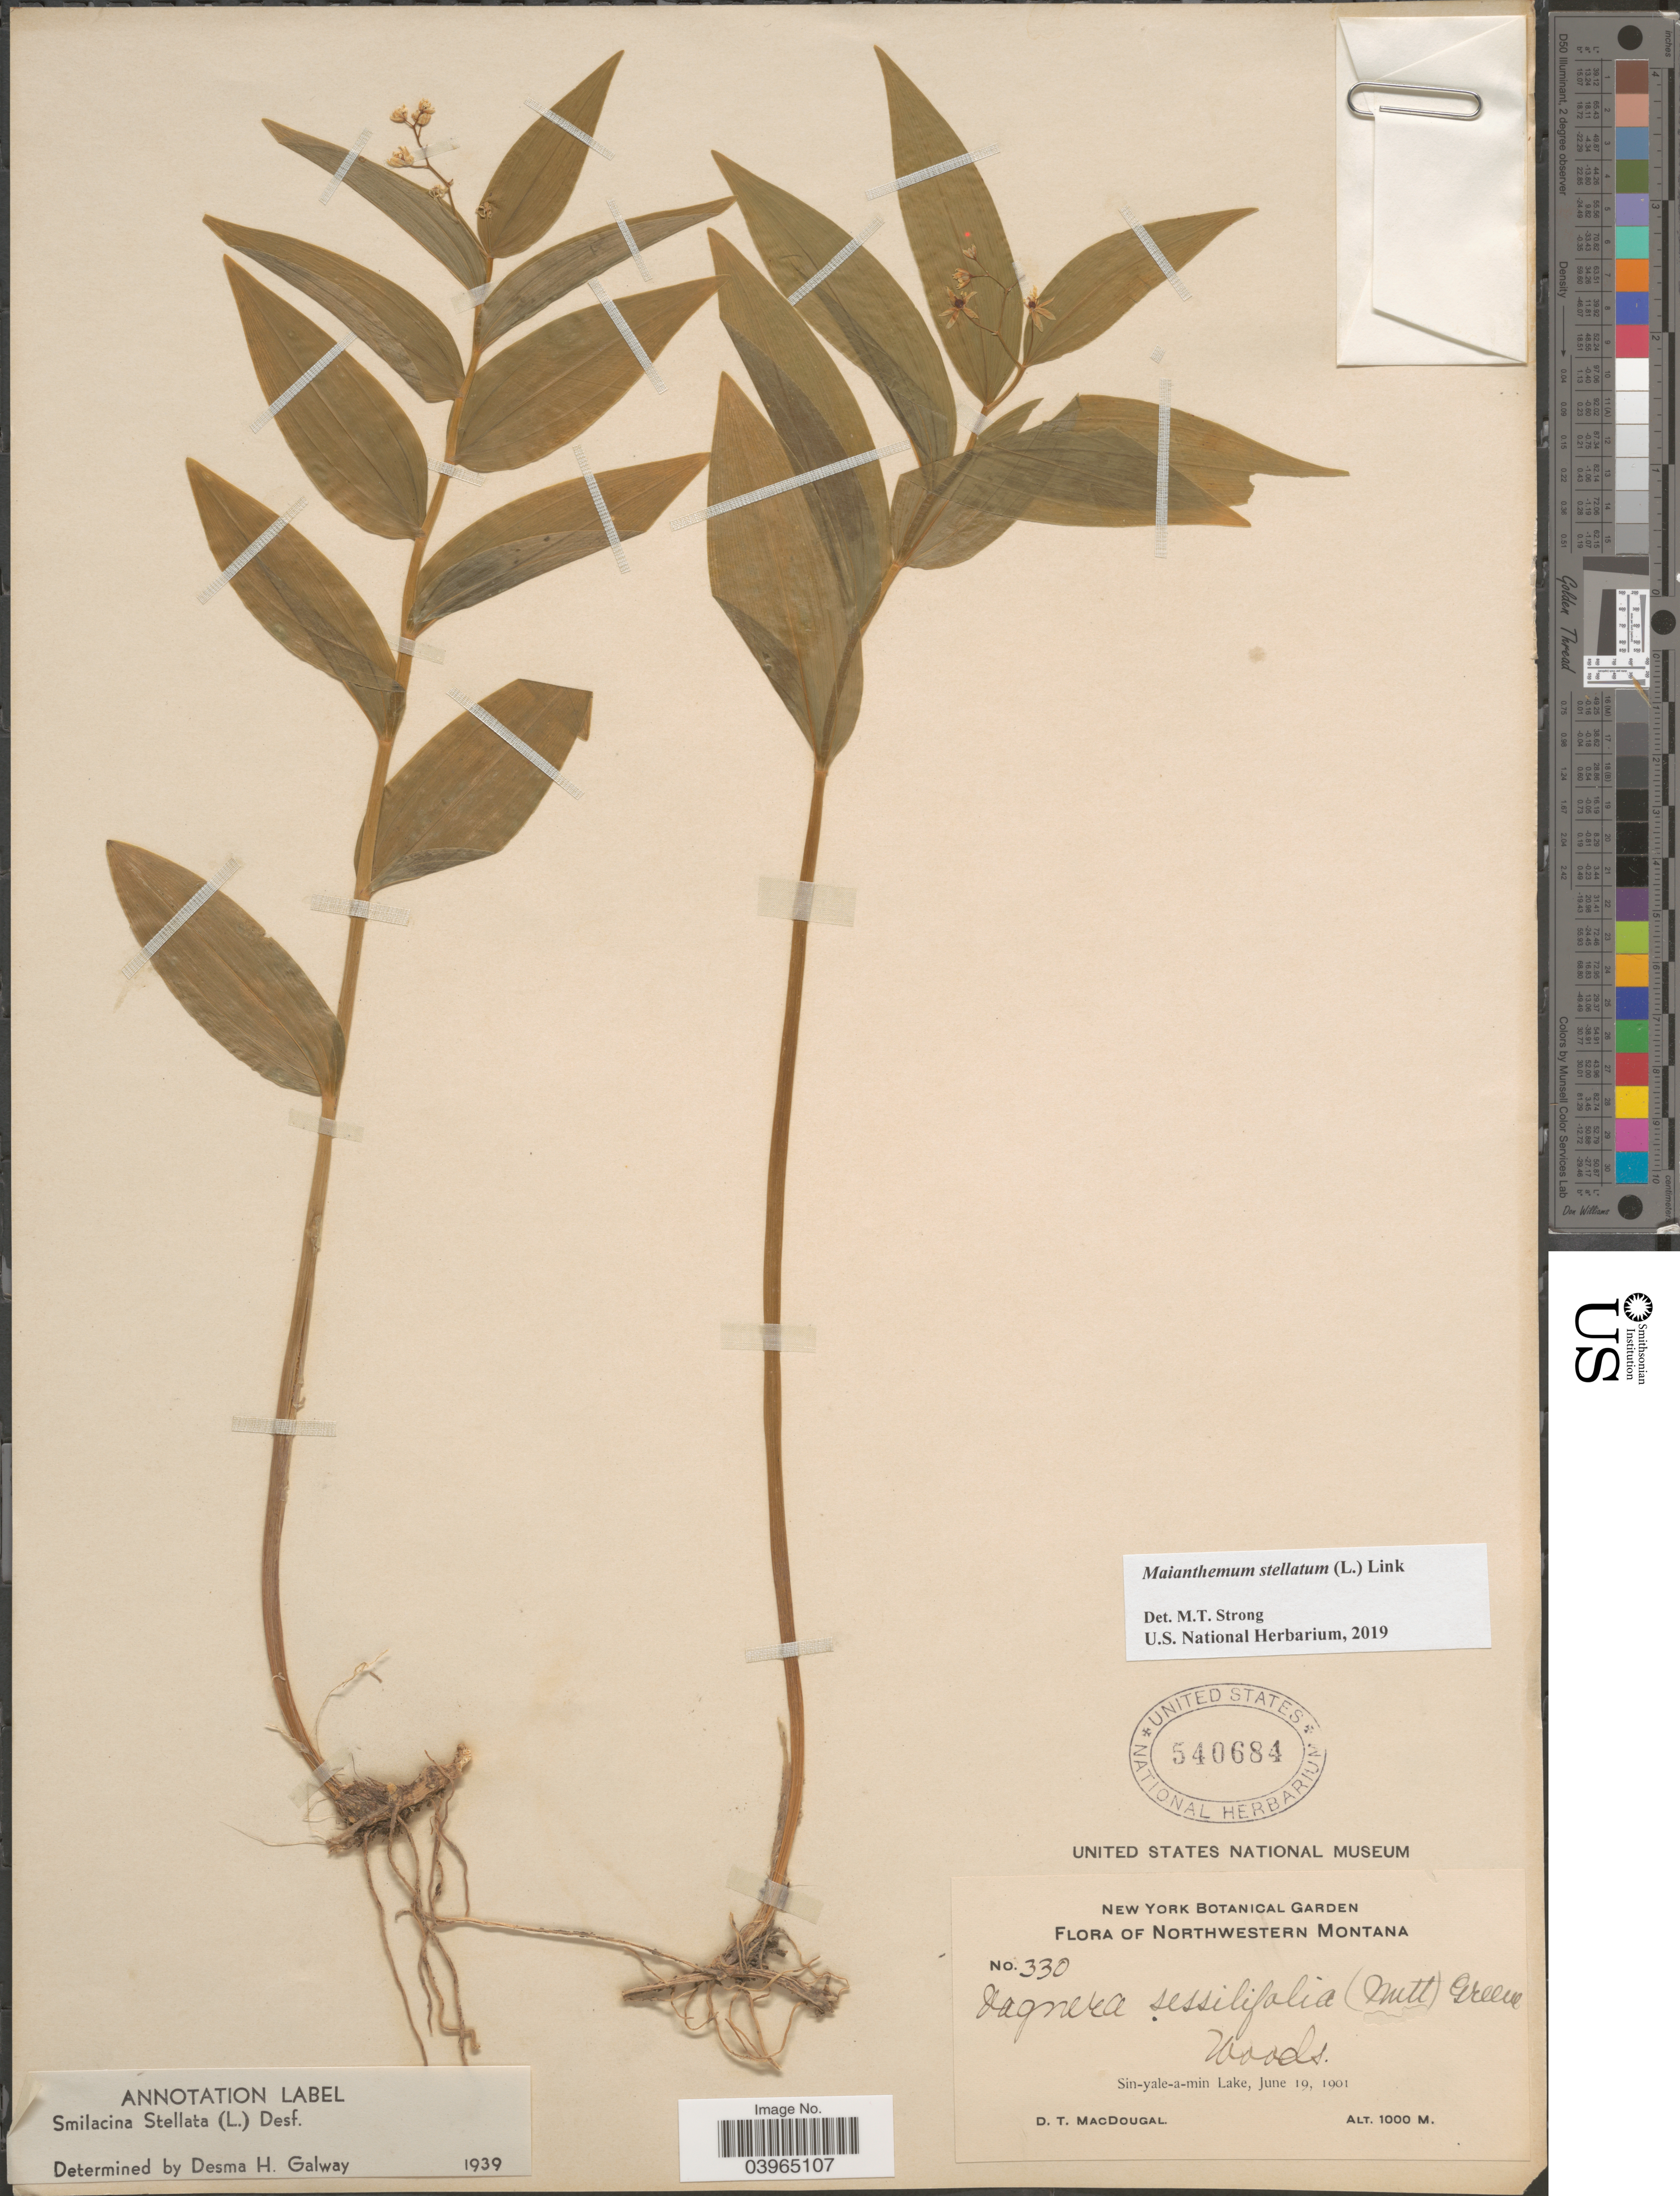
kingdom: Plantae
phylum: Tracheophyta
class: Liliopsida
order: Asparagales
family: Asparagaceae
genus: Maianthemum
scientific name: Maianthemum stellatum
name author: (L.) Link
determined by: Strong, Mark T., (BOT), Smithsonian Institution - National Museum of Natural History (UNITED STATES)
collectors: D. T. MacDougal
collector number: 330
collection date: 1901-06-19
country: United States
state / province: Montana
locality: Northwestern Montana. Sin-yale-a-min Lake.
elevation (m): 1000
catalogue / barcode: US 540684